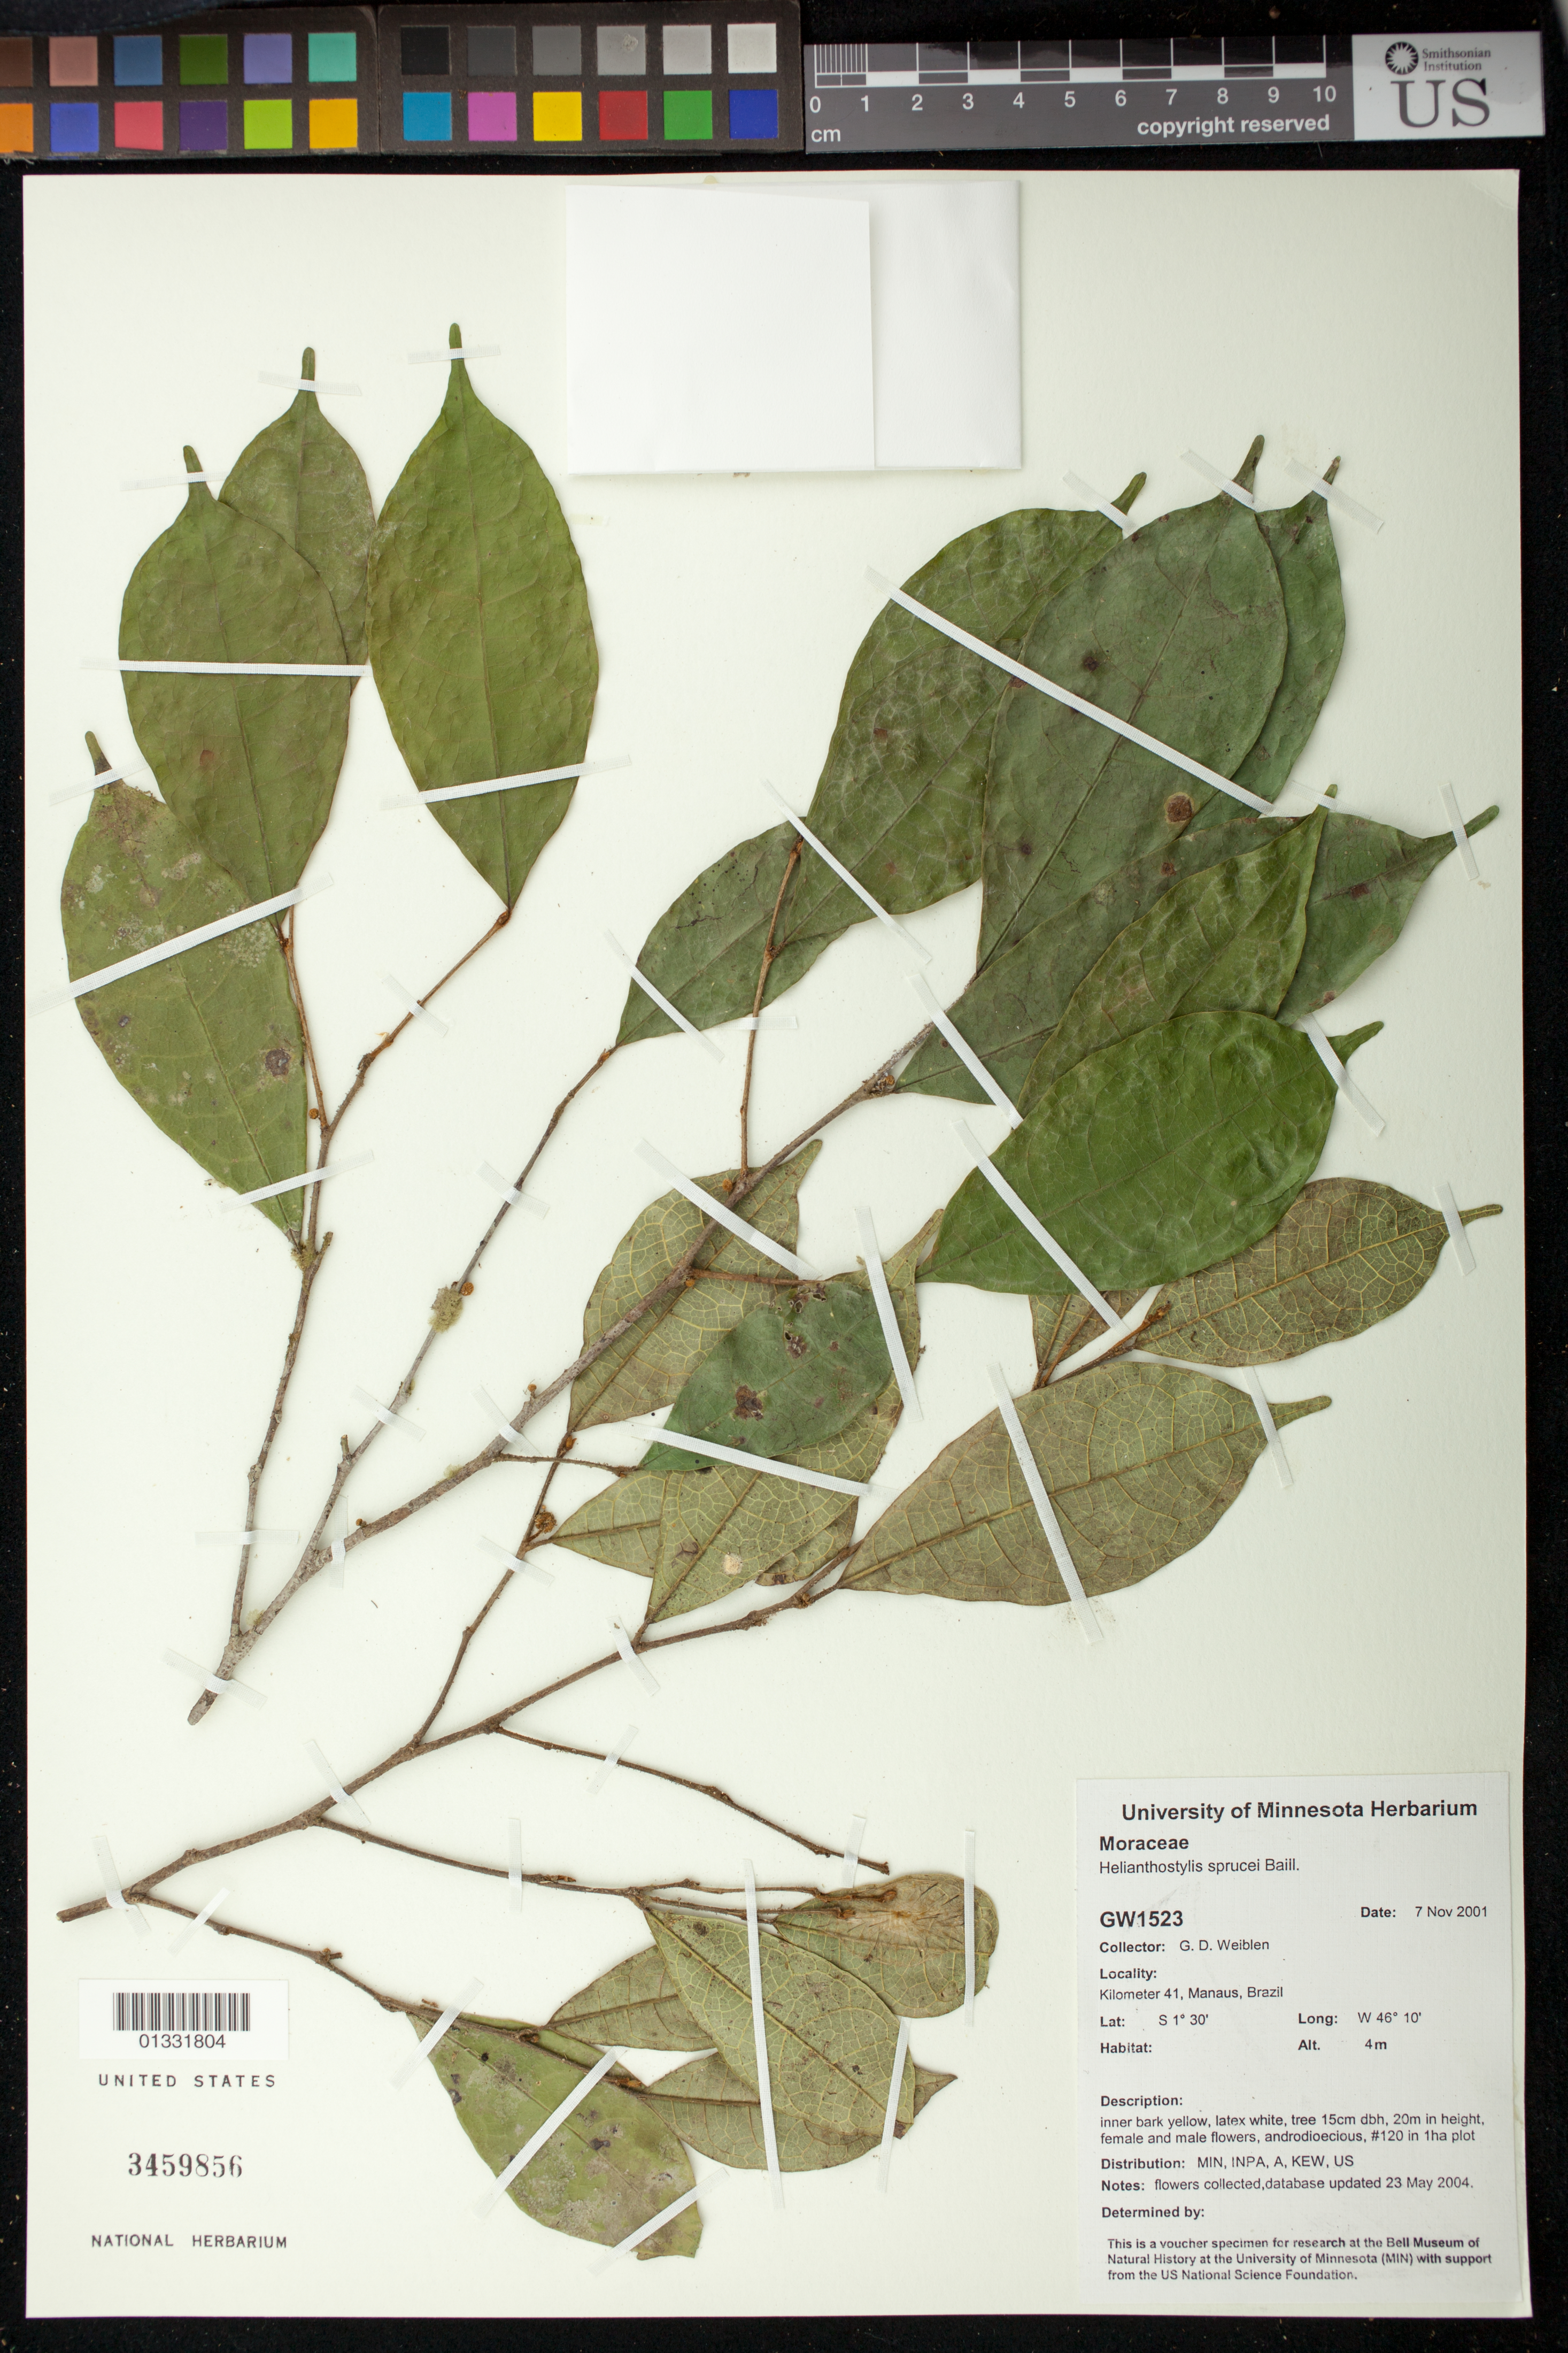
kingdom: Plantae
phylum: Tracheophyta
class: Magnoliopsida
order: Rosales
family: Moraceae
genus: Brosimum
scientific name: Brosimum sprucei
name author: (Baill.) E. M. Gardner & Zerega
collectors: G. D. Weiblen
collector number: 1523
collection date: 2001-11-07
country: Brazil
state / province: Amazonas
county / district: Manaus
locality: km 41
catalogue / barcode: US 3459856